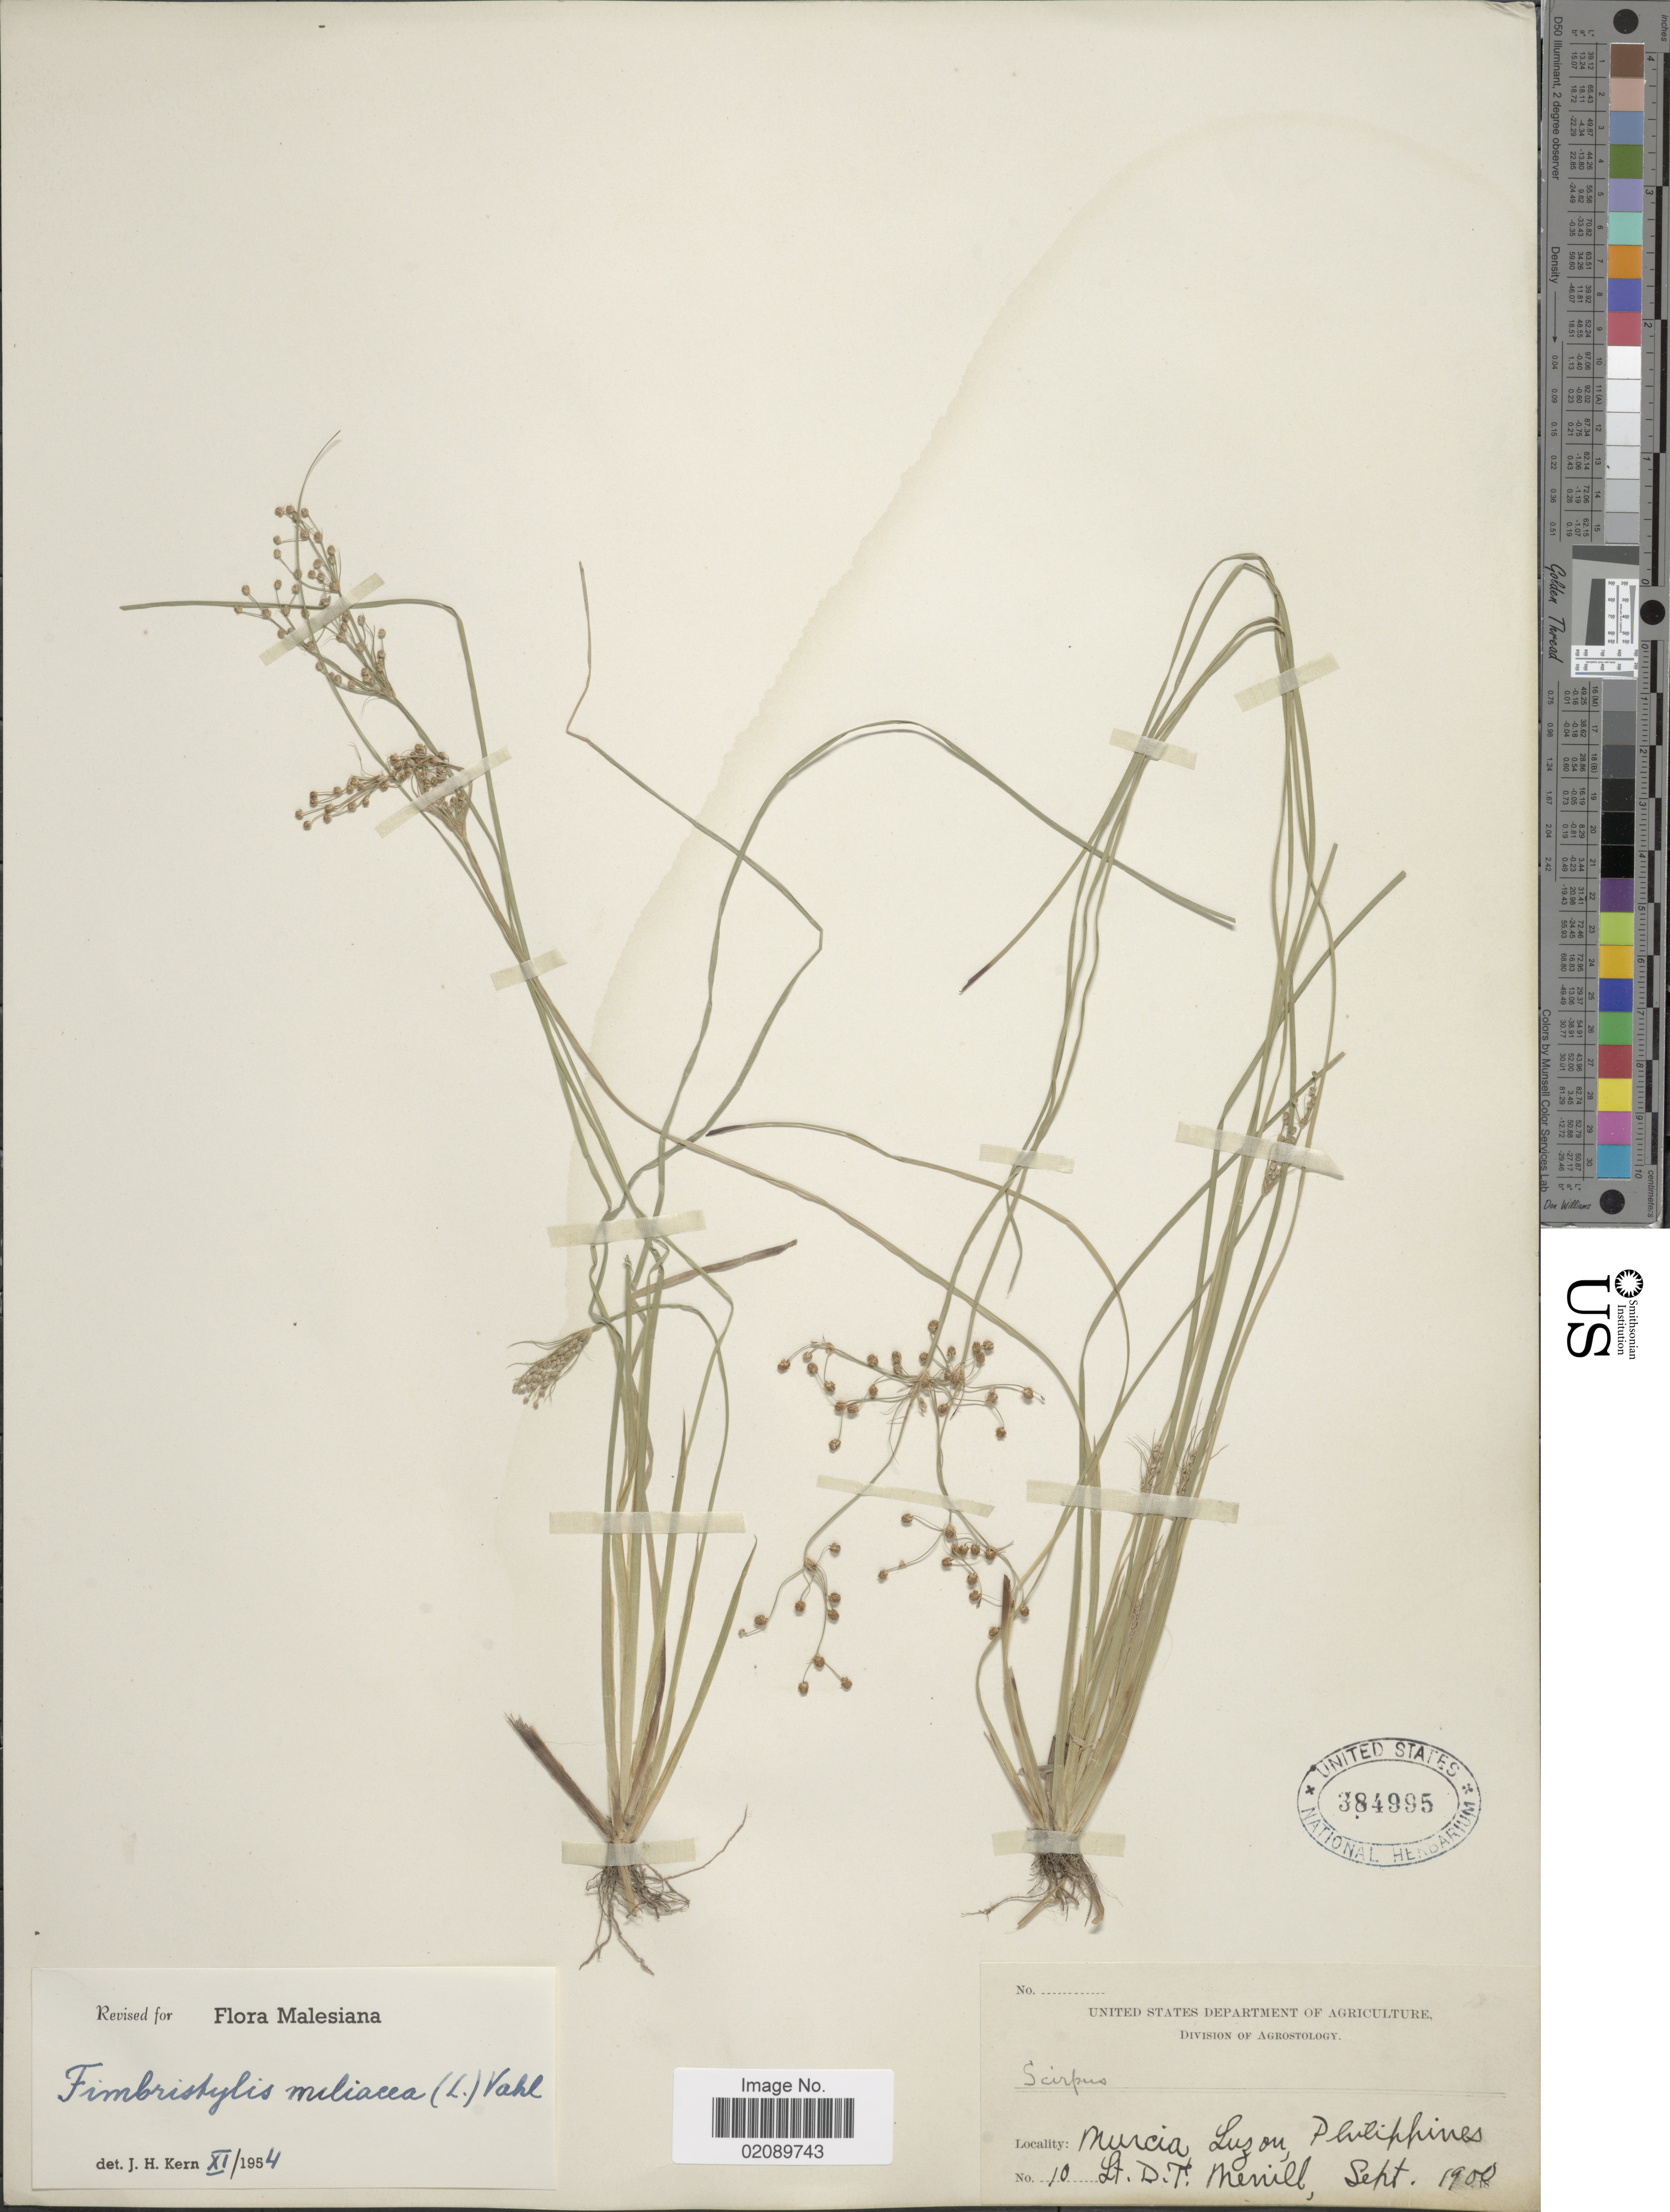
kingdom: Plantae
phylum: Tracheophyta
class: Liliopsida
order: Poales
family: Cyperaceae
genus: Fimbristylis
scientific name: Fimbristylis littoralis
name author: Gaudich.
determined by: Strong, M. T., (US), Smithsonian Institution - National Museum of Natural History (UNITED STATES)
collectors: D. Merrill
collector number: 10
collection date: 1900-09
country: Philippines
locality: Murcia, Luzon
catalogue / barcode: US 384995